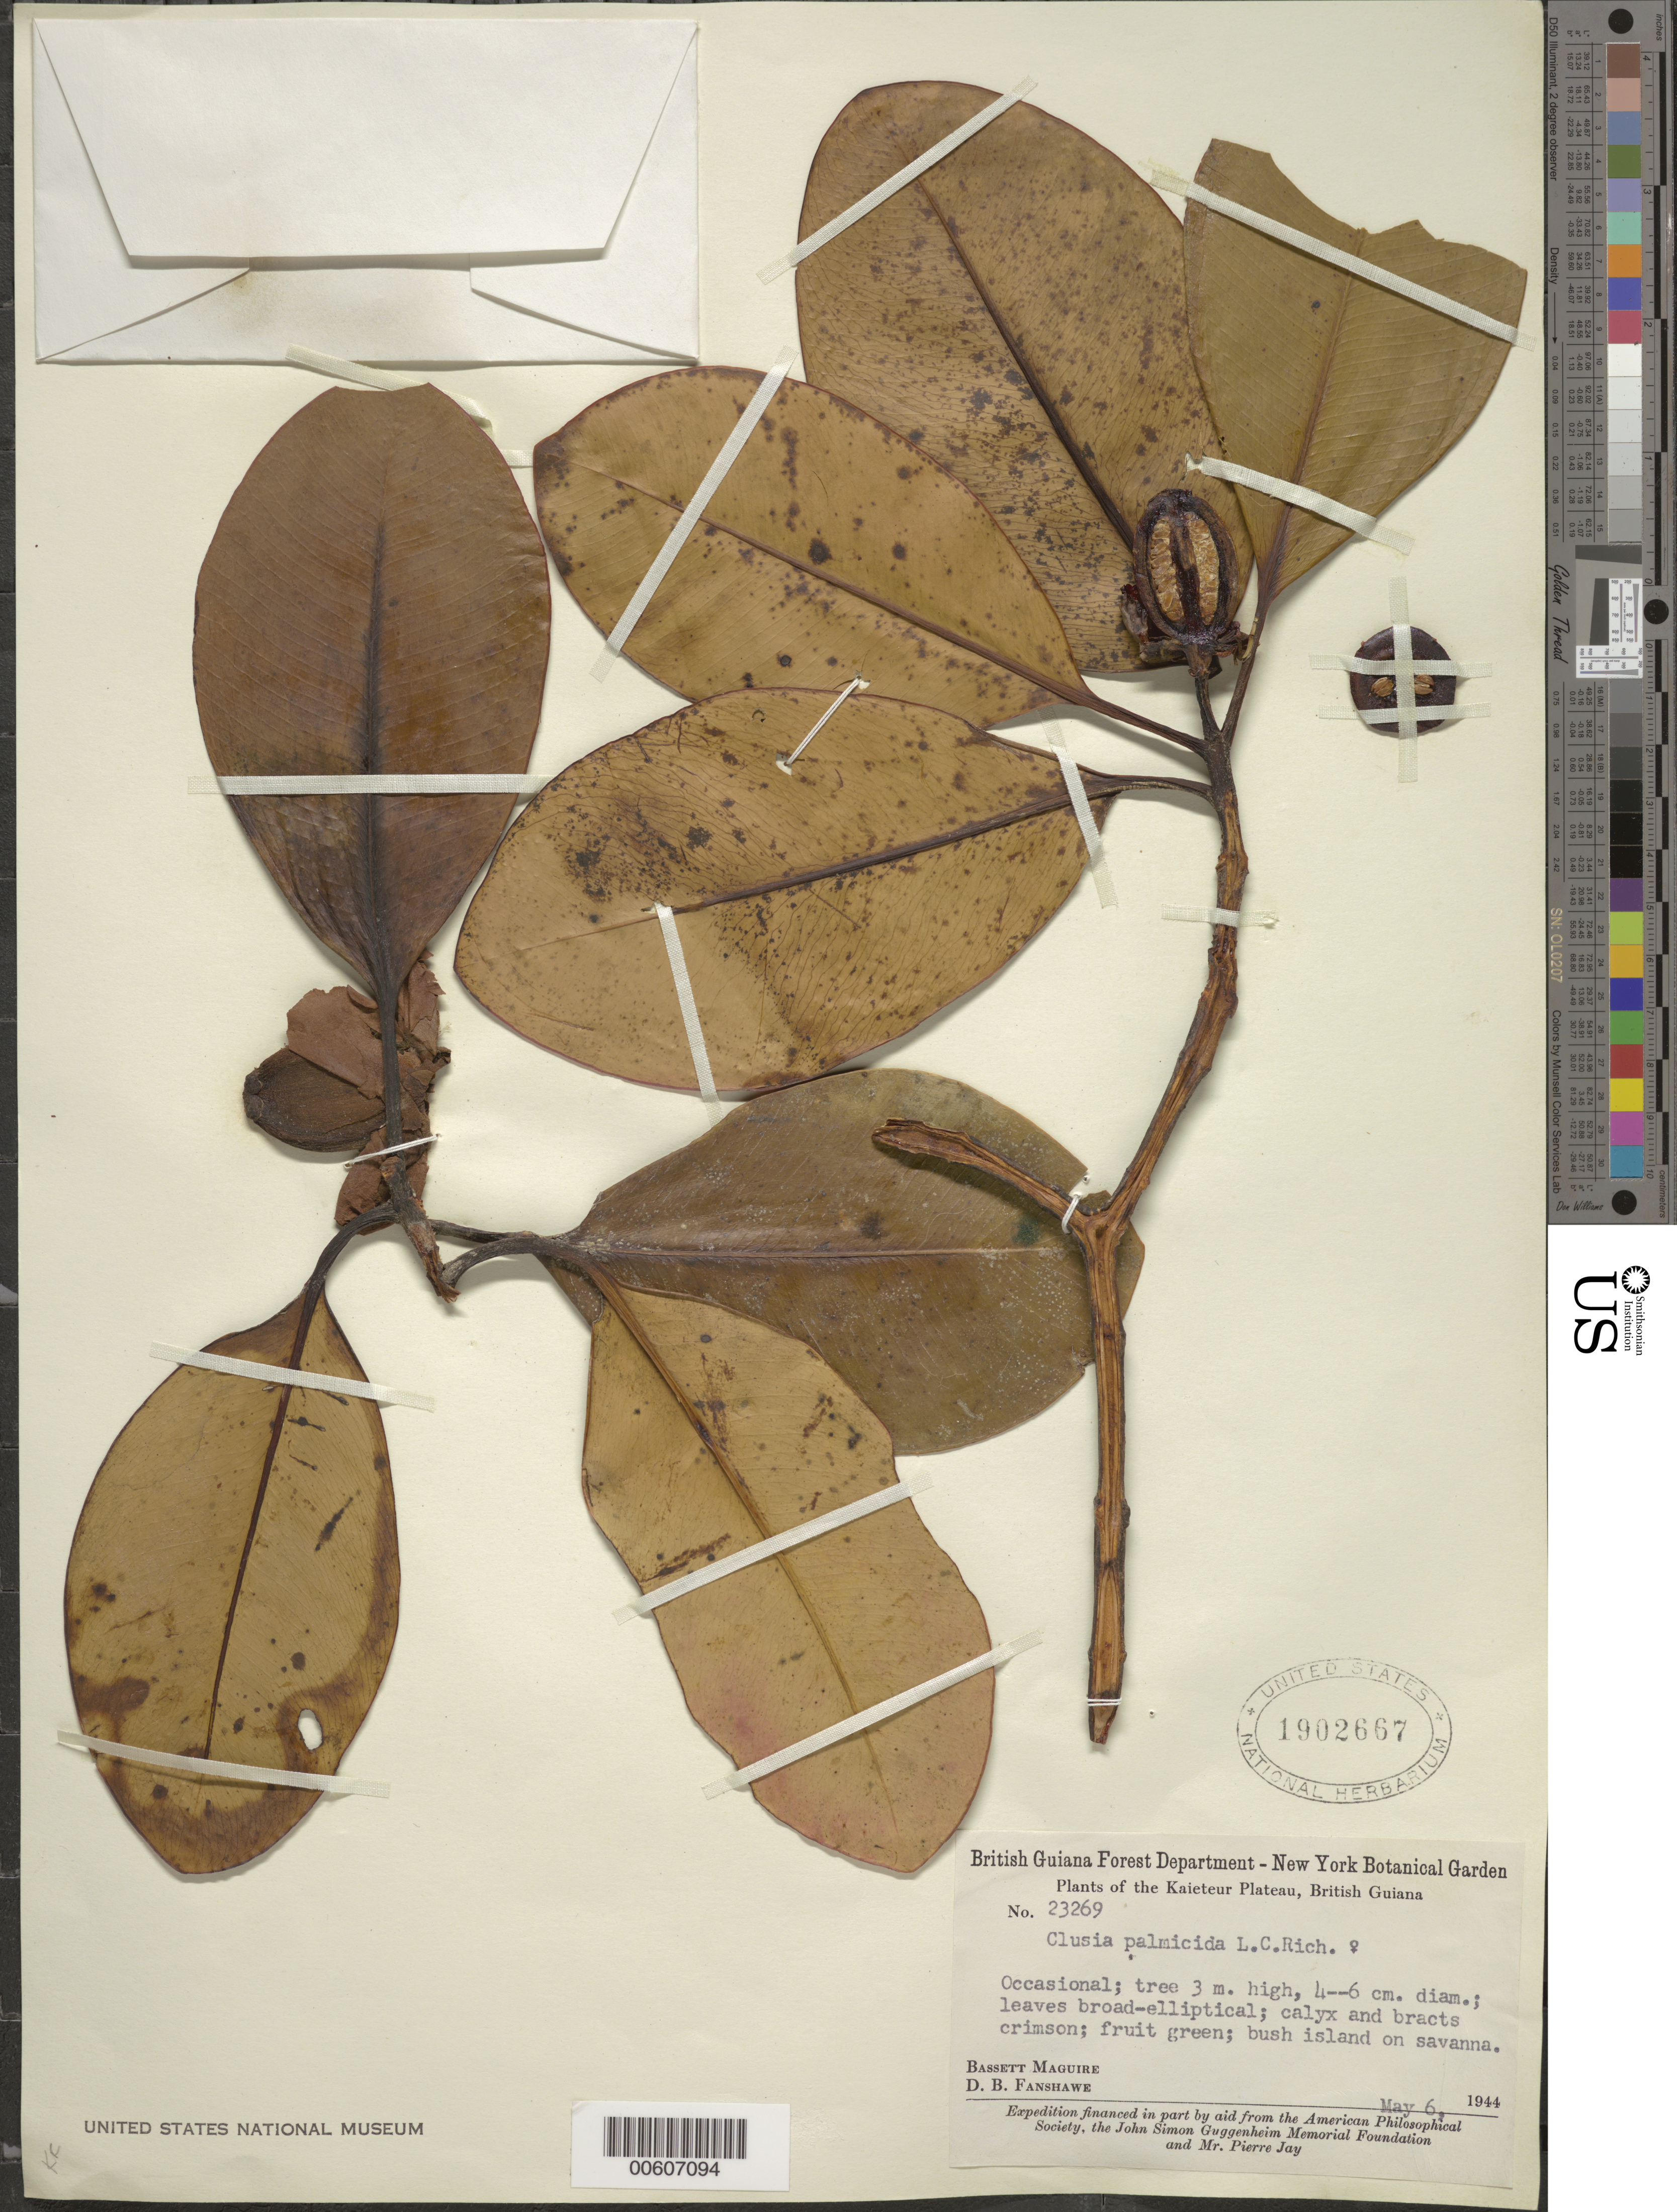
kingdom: Plantae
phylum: Tracheophyta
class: Magnoliopsida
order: Malpighiales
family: Clusiaceae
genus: Clusia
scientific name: Clusia palmicida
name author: Rich.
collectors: B. Maguire & D. B. Fanshawe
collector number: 23269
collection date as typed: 6-May-44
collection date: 1944-05-06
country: Guyana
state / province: Potaro-Siparuni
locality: Kaieteur Plateau, Potaro River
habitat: Bush island in savanna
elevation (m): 427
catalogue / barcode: US 1902667